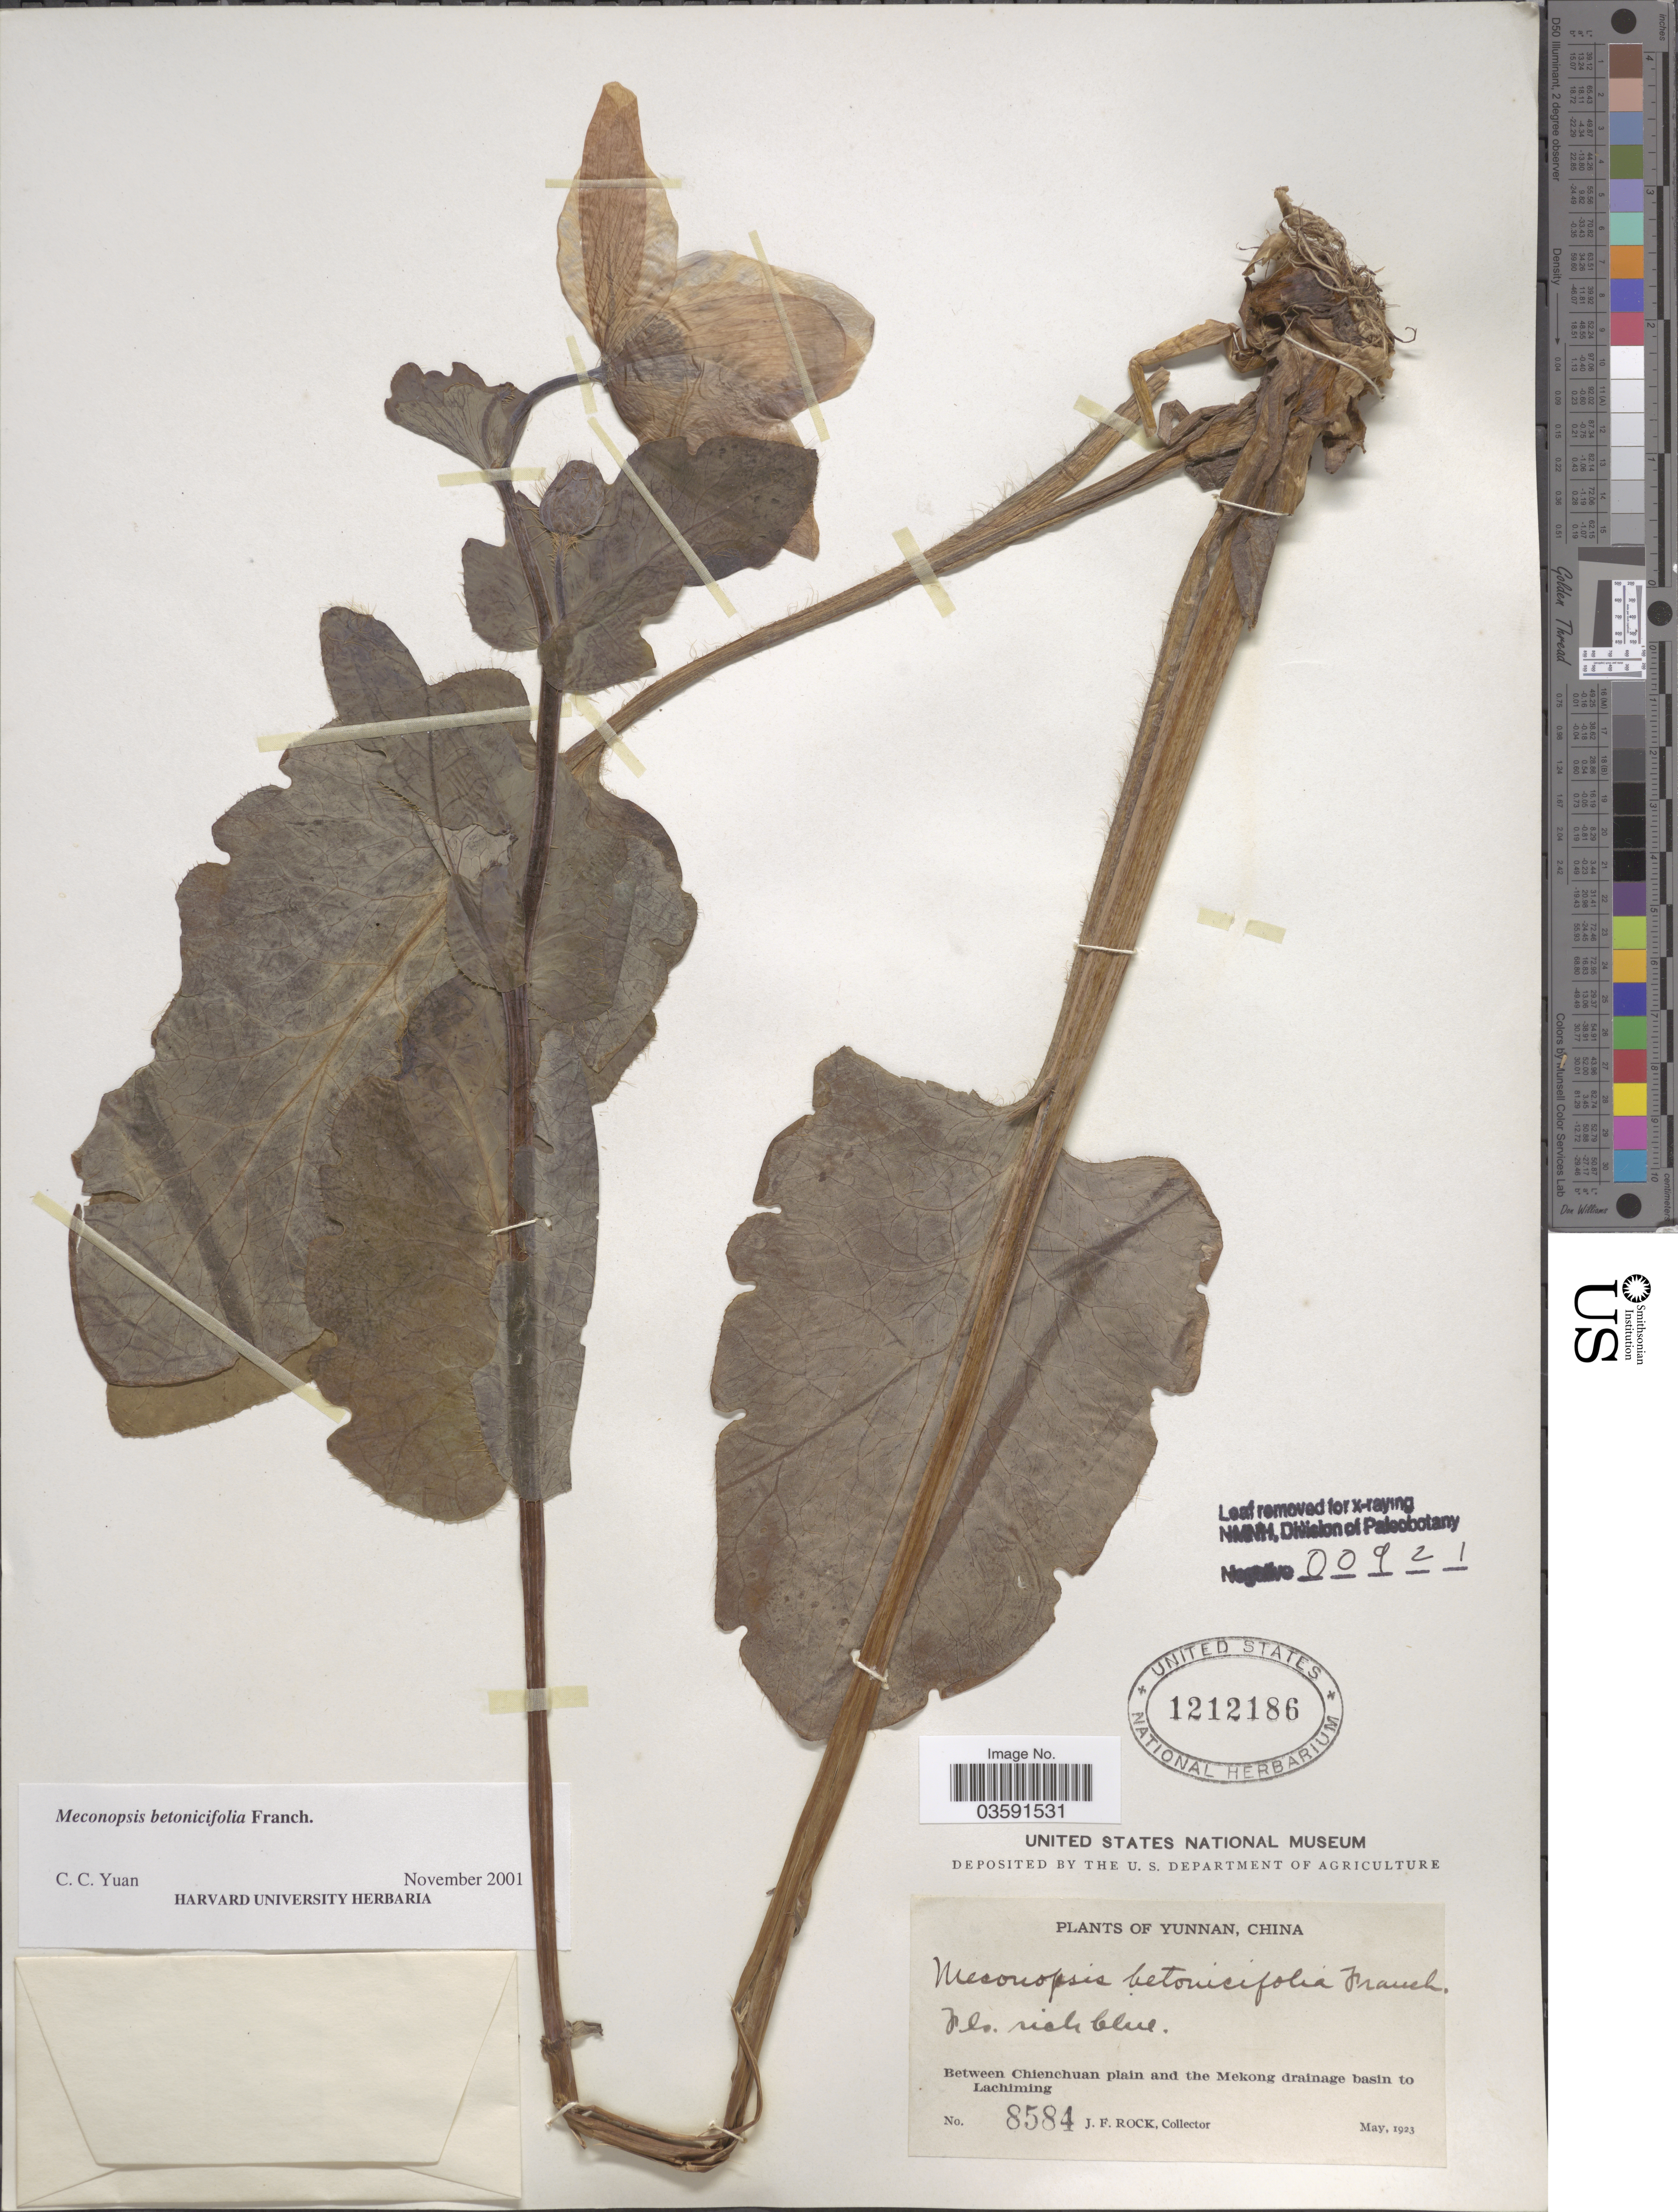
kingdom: Plantae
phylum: Tracheophyta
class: Magnoliopsida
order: Ranunculales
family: Papaveraceae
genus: Meconopsis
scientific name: Meconopsis betonicifolia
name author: Franch.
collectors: J. Rock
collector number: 8584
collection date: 1923-05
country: China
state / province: Yunnan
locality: Between Chienchuan plain and the Mekong drainage basin to Lachiming.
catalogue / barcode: US 1212186